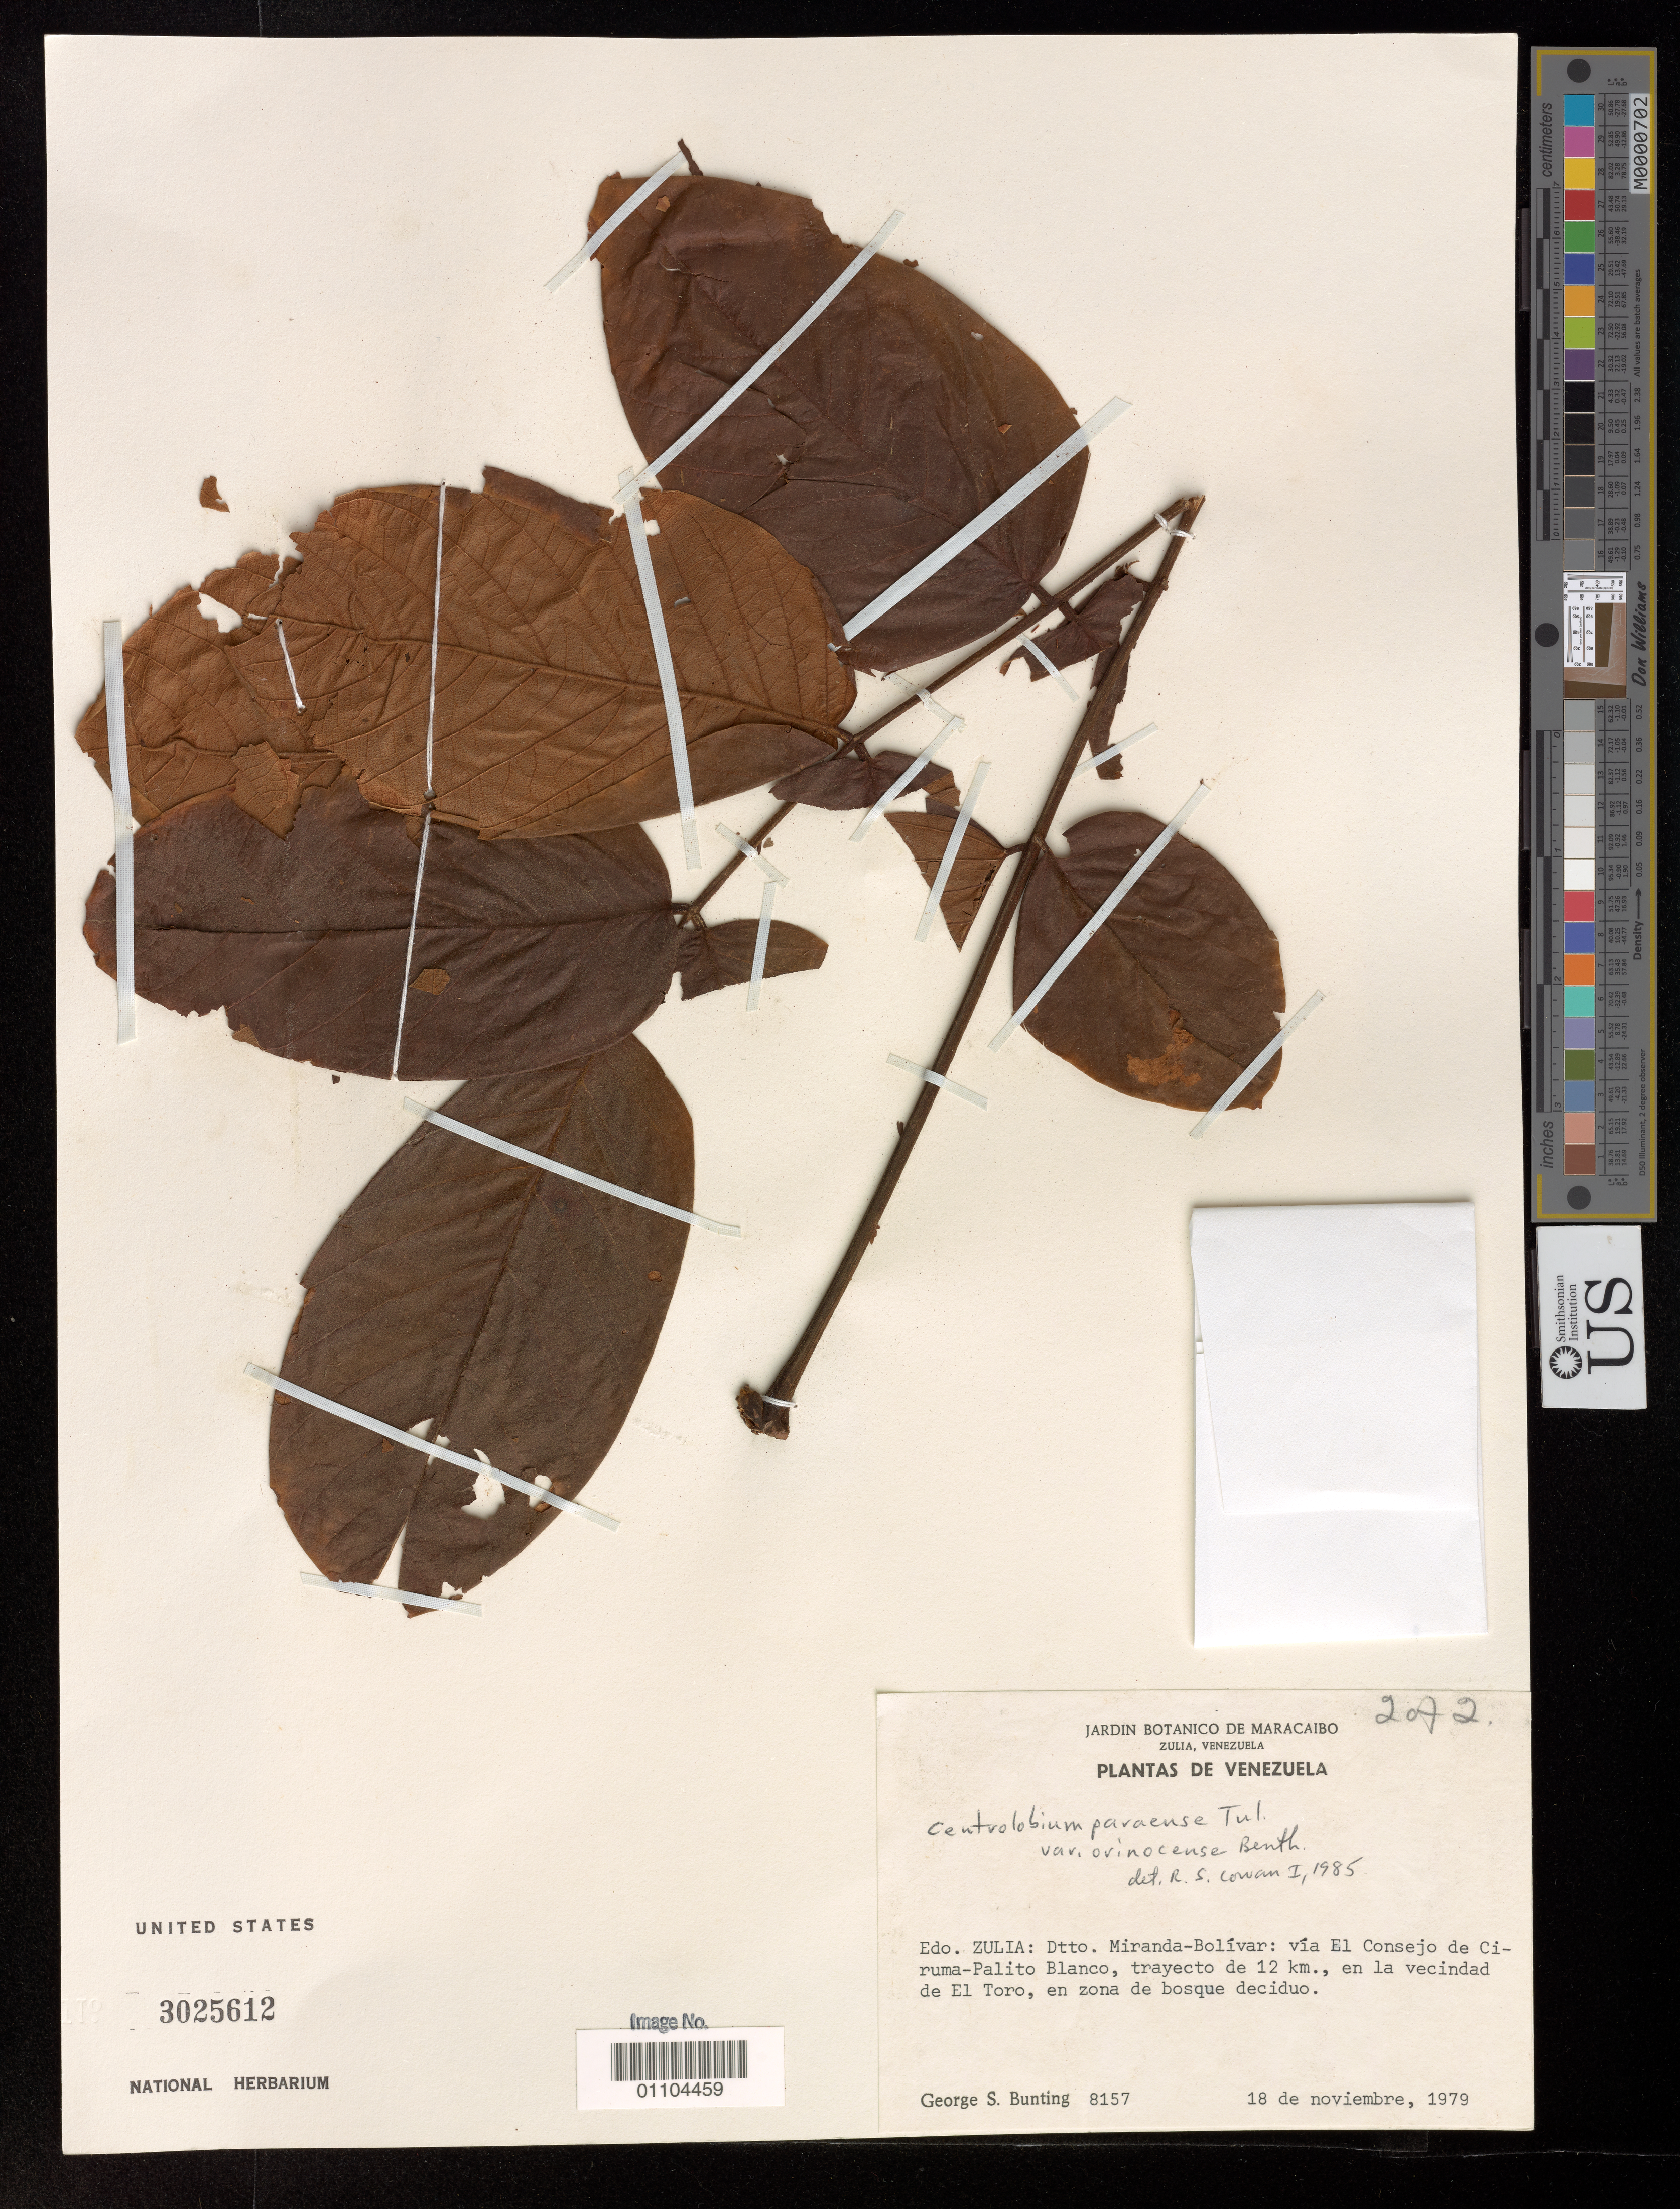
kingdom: Plantae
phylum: Tracheophyta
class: Magnoliopsida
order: Fabales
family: Fabaceae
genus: Centrolobium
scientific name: Centrolobium paraense var. orinocense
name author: Benth.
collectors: G. S. Bunting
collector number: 8157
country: Venezuela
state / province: Zulia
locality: Dtto. Miranda-Bolivar, via El Consejo de Ciruma-PalitoBlanco, en vecindad de El Toro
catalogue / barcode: US 3025612